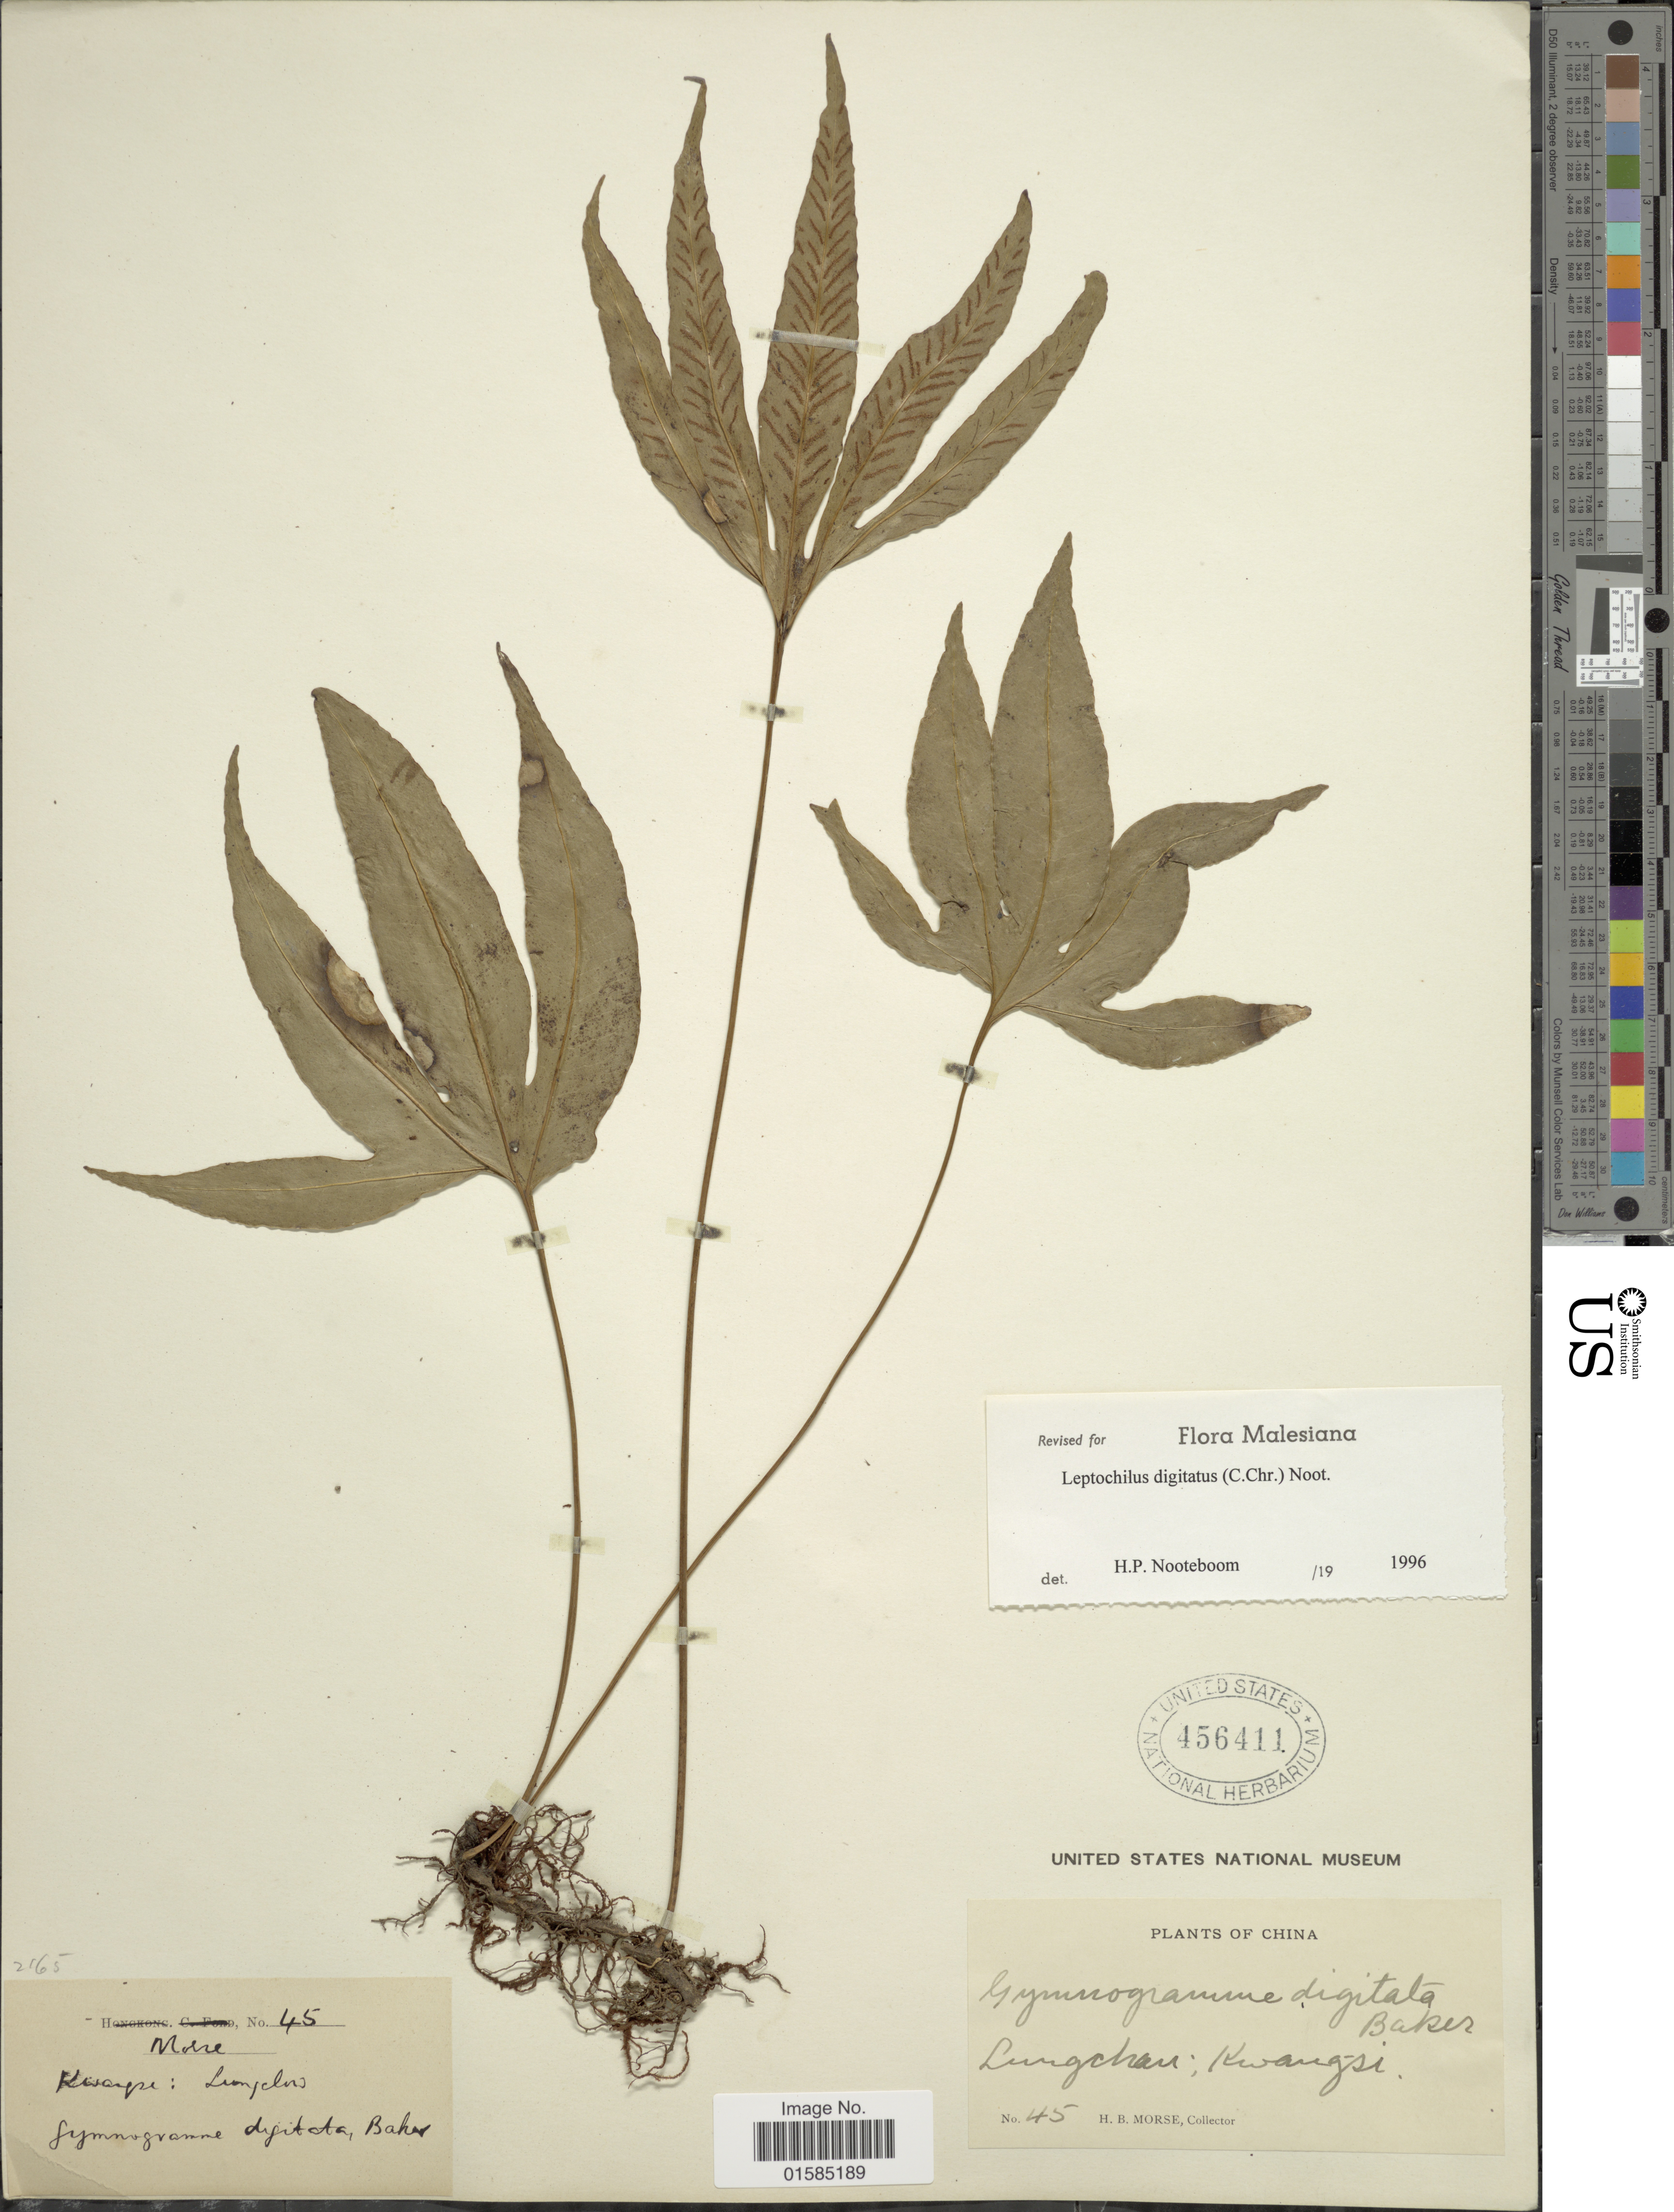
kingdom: Plantae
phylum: Tracheophyta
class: Polypodiopsida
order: Polypodiales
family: Polypodiaceae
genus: Leptochilus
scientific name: Leptochilus digitatus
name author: (Baker) Noot.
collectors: H. Morse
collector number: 45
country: China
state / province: Guangxi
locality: China, Lungchau: Kwangsi [interpreted]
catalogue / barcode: US 456411